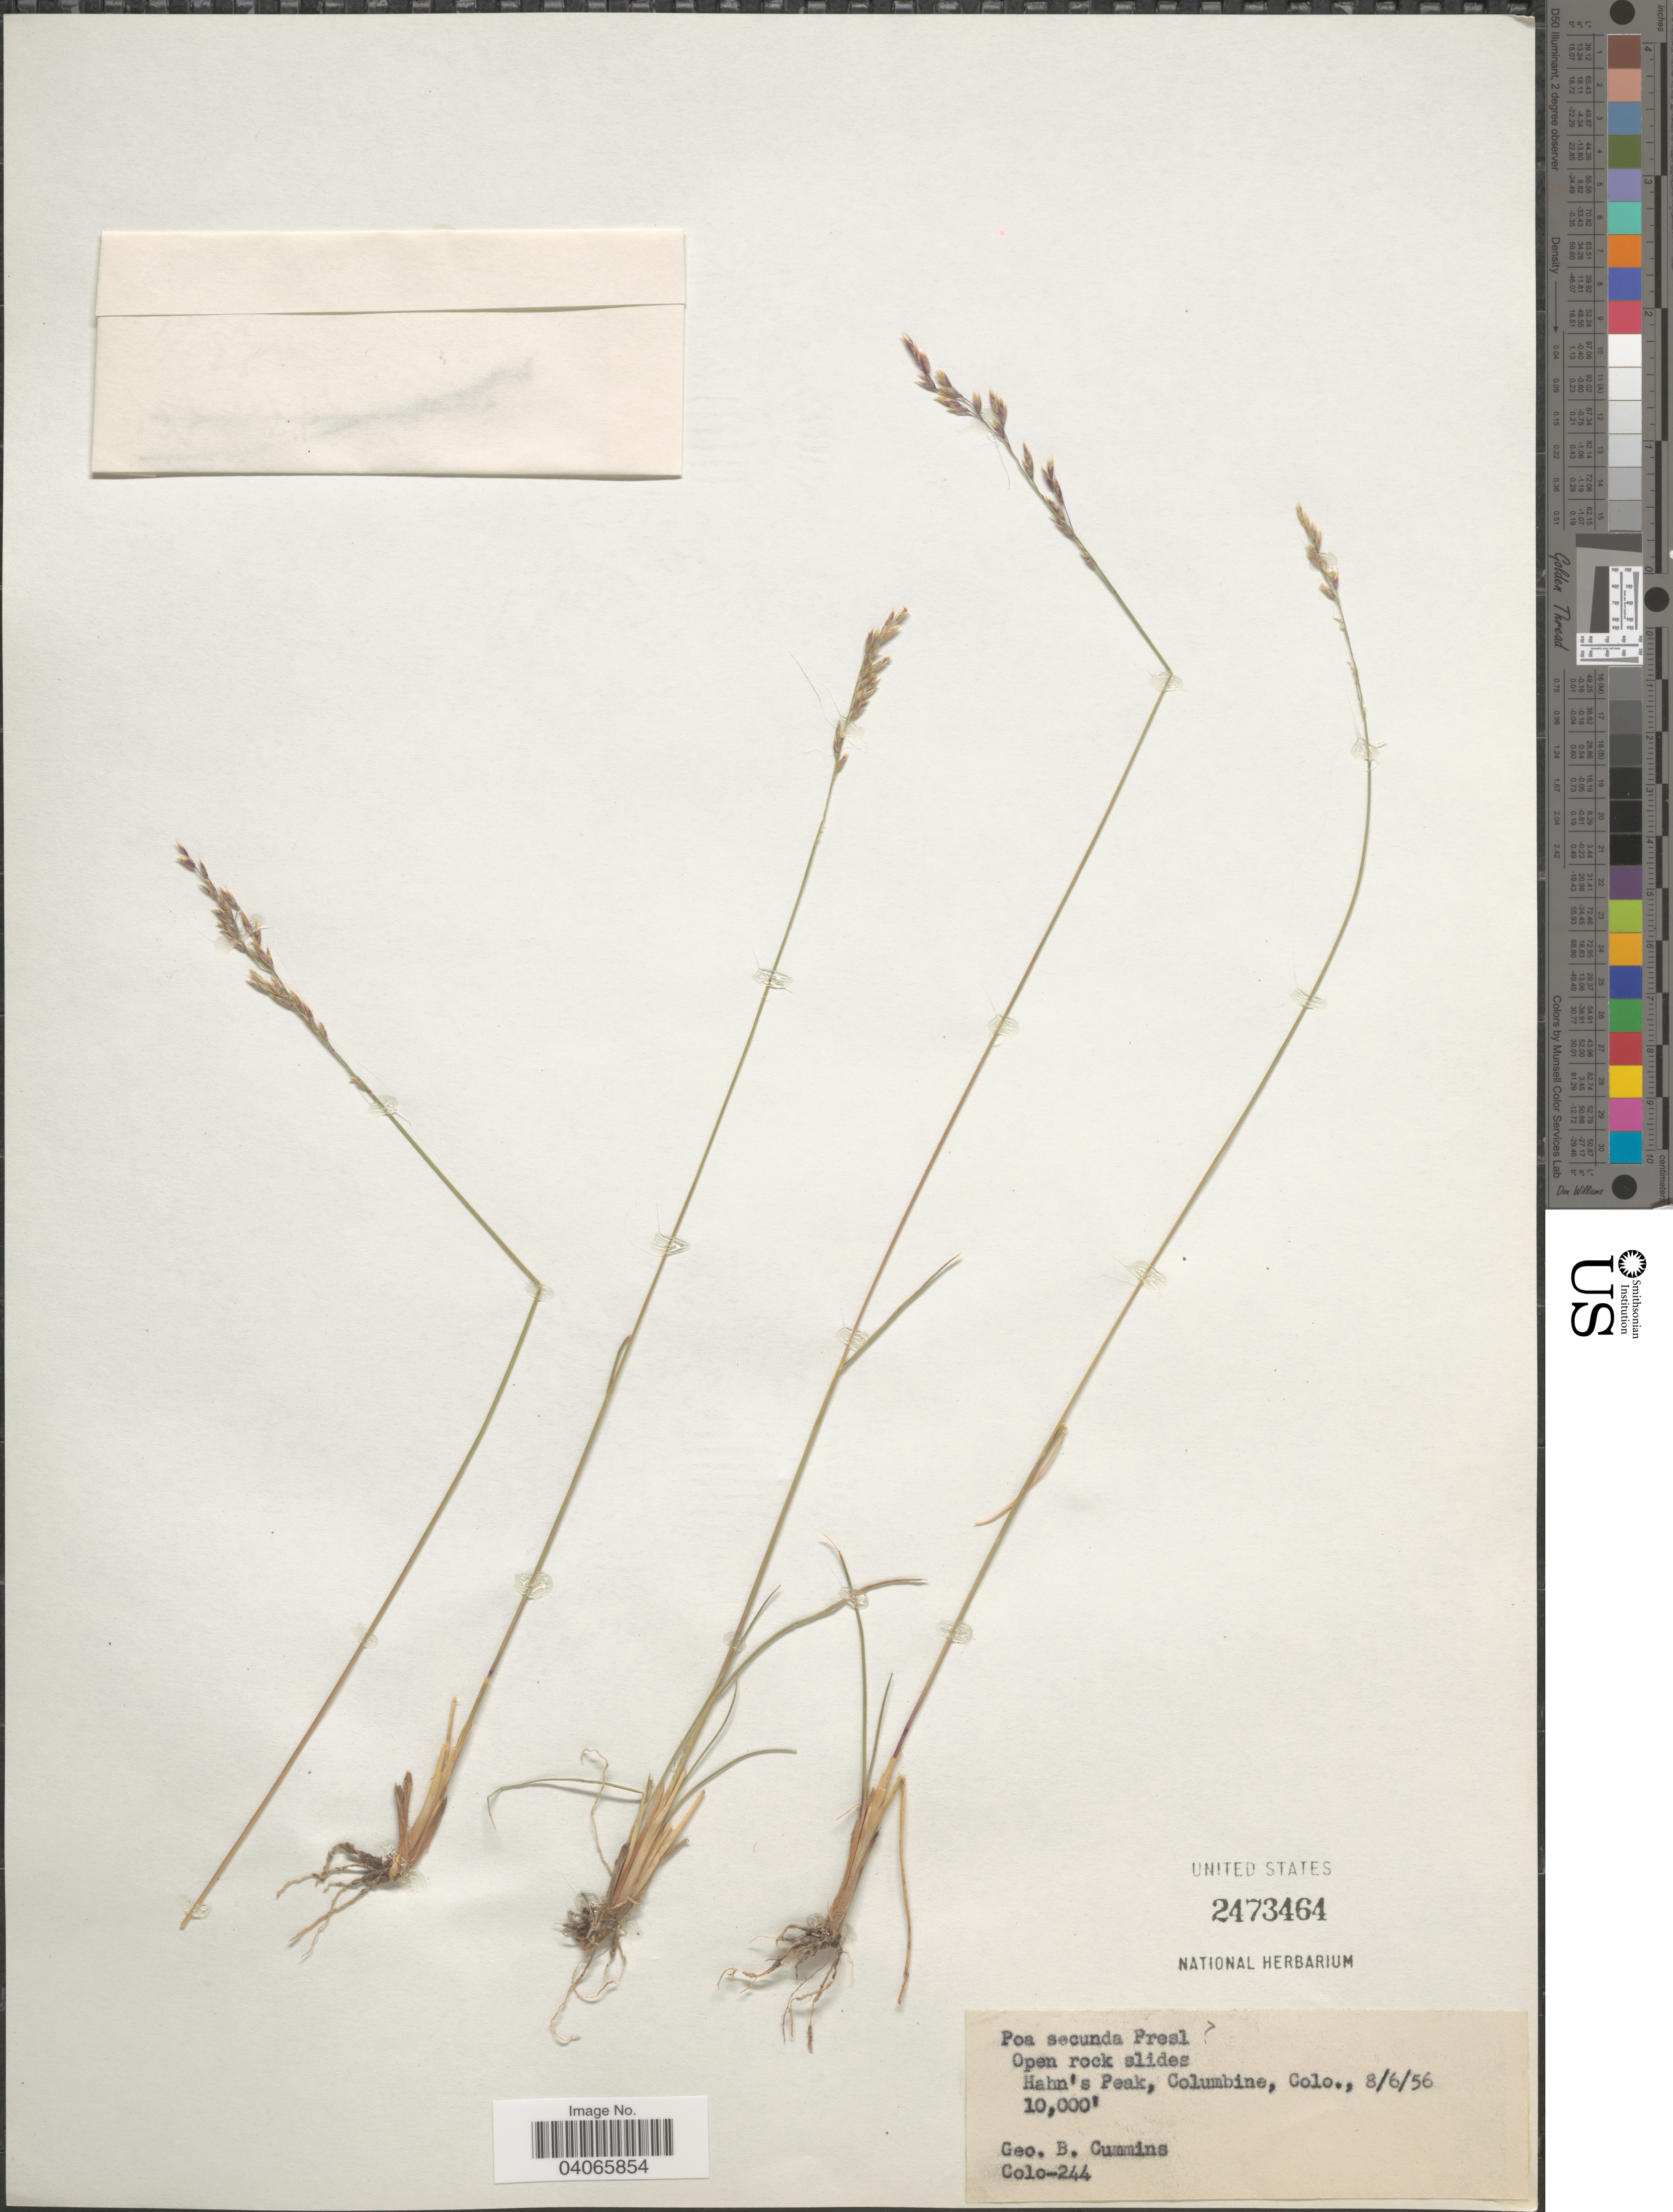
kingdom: Plantae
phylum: Tracheophyta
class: Liliopsida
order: Poales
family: Poaceae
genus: Poa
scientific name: Poa secunda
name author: J. Presl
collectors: G. Cummins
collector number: Colo-244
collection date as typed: Transcribed d/m/y: 8/6/56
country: United States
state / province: Colorado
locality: Open rock slides. Hahn's Peak, Columbine.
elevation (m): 3048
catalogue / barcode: US 2473464